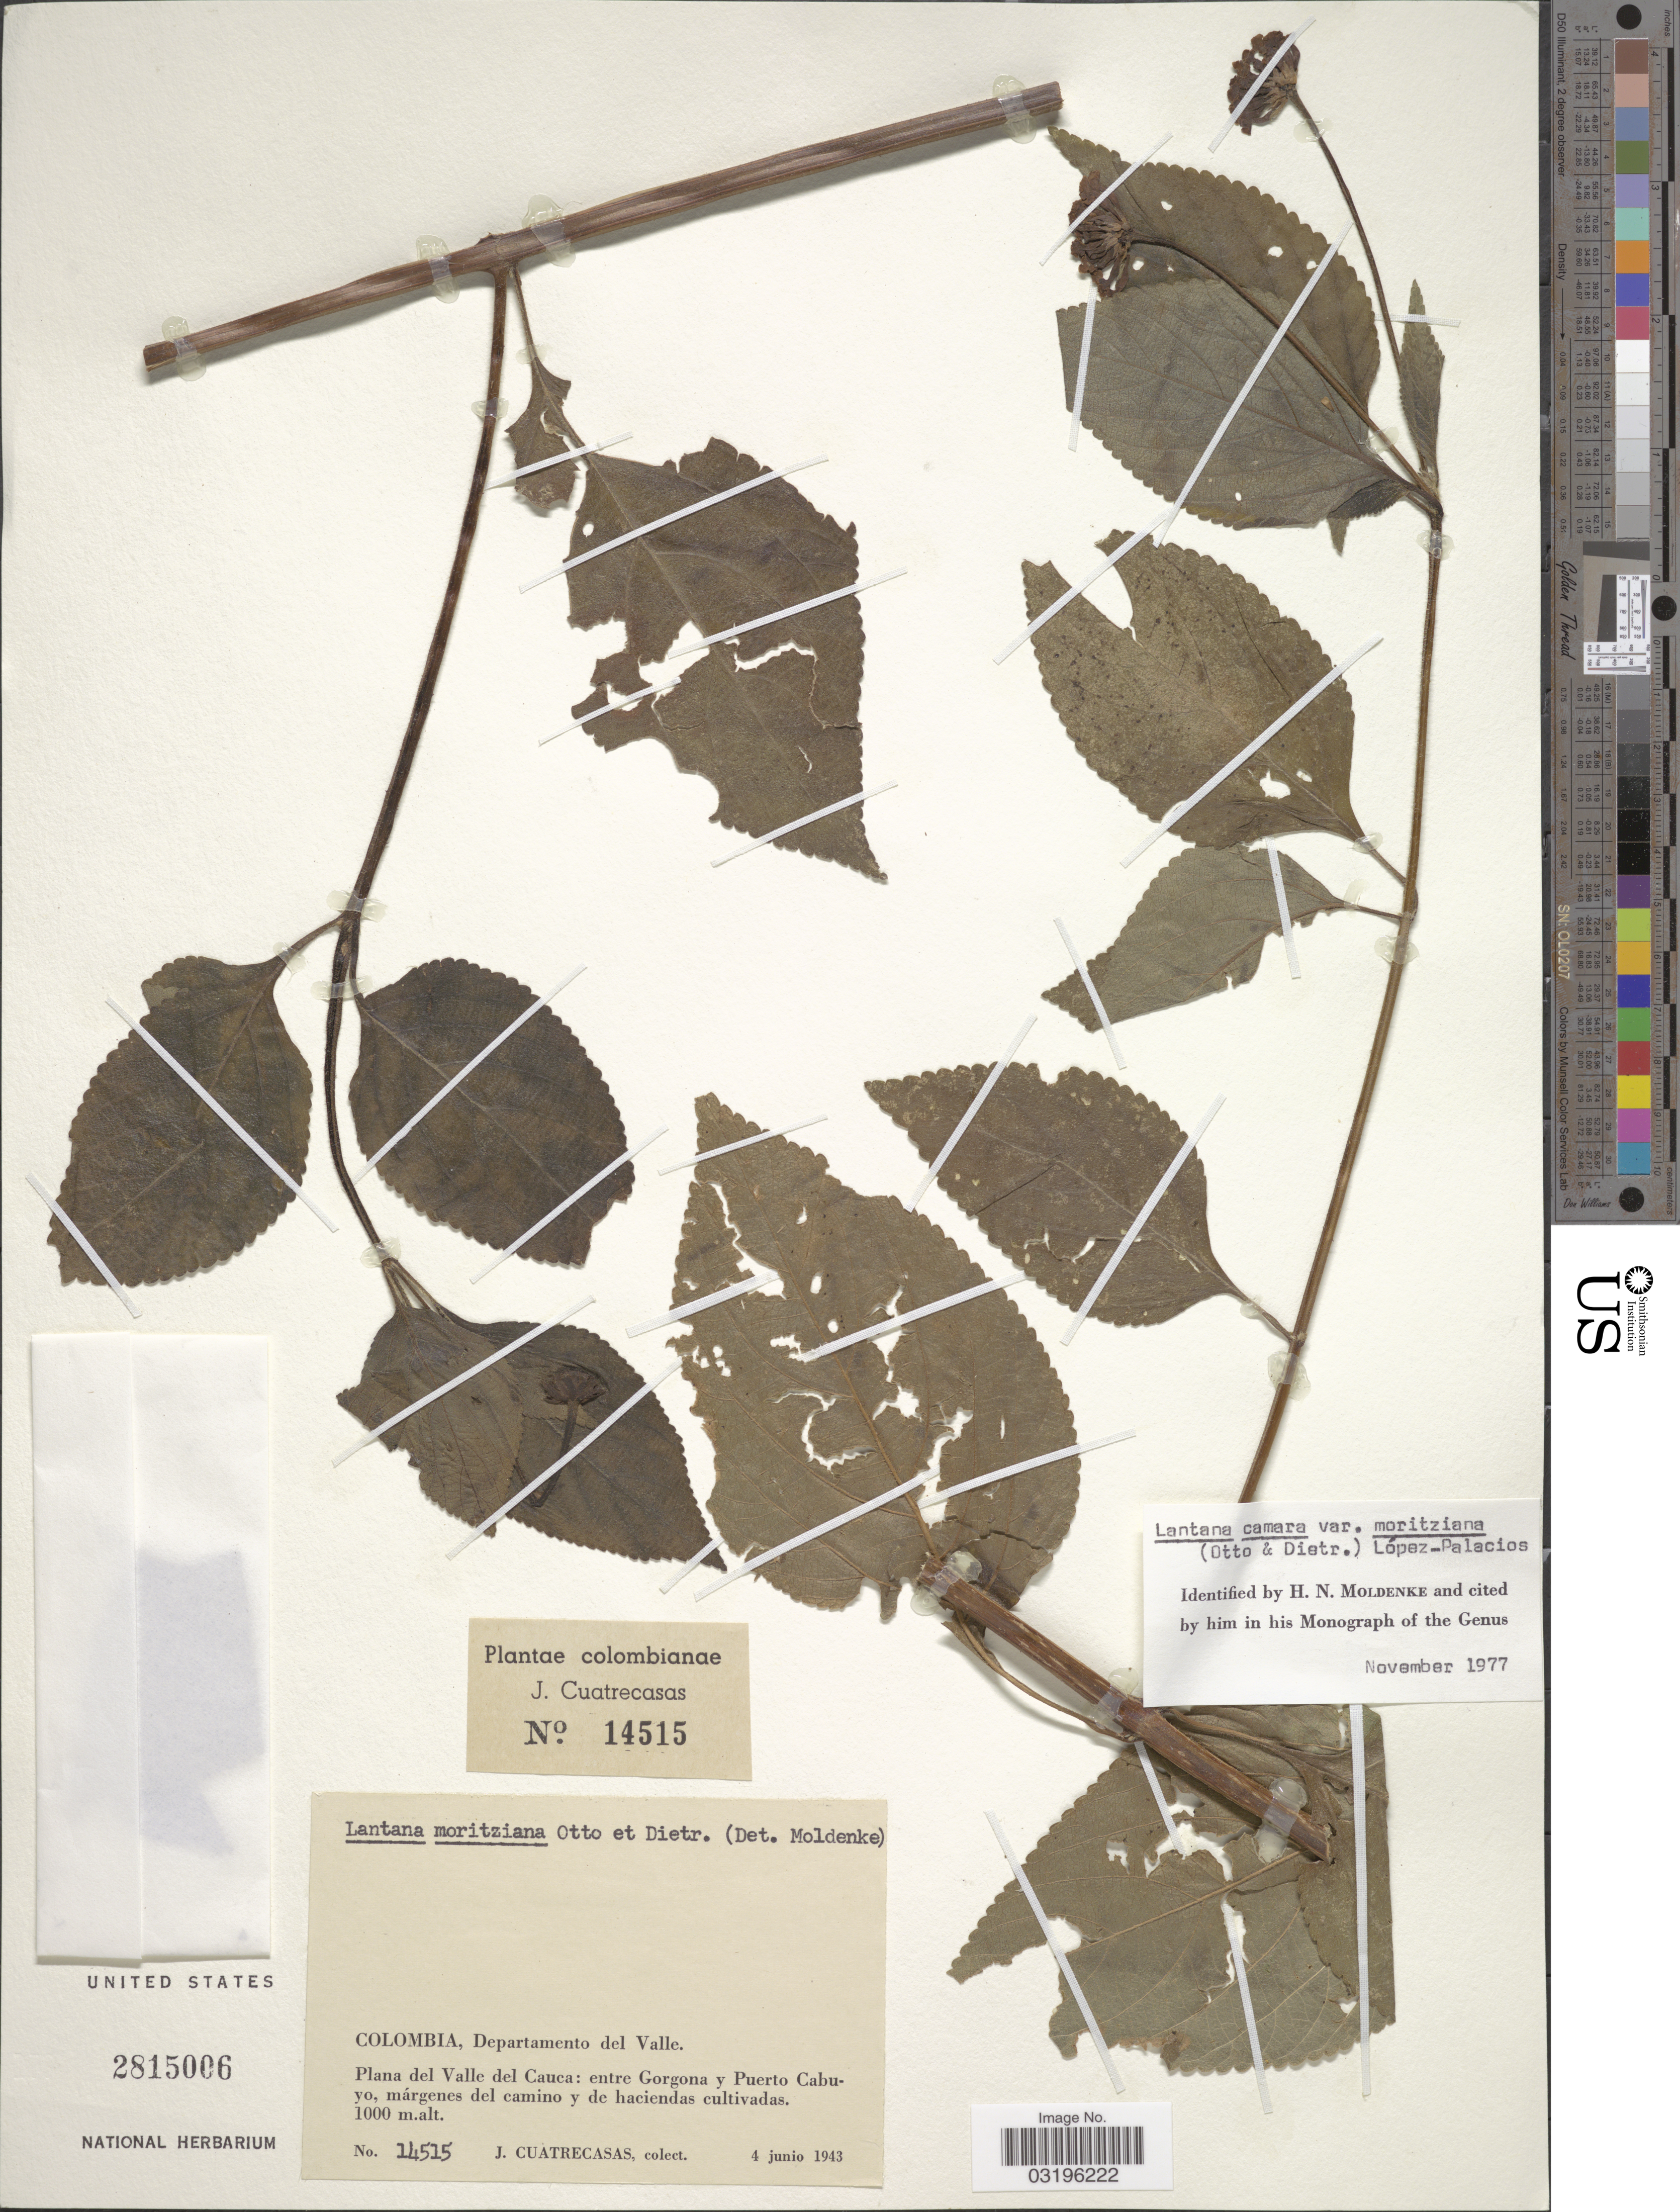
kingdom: Plantae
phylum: Tracheophyta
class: Magnoliopsida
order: Lamiales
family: Verbenaceae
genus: Lantana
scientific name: Lantana camara var. moritziana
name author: (Otto & A. Dietr.) López-Pal.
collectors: J. Cuatrecasas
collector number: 14515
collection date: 1943-06-04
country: Colombia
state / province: Valle del Cauca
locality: Departamento del Valle. Plana del Valle del Cauca: entre Gorgona y Puerto Cabuyo.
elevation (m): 1000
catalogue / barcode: US 2815006